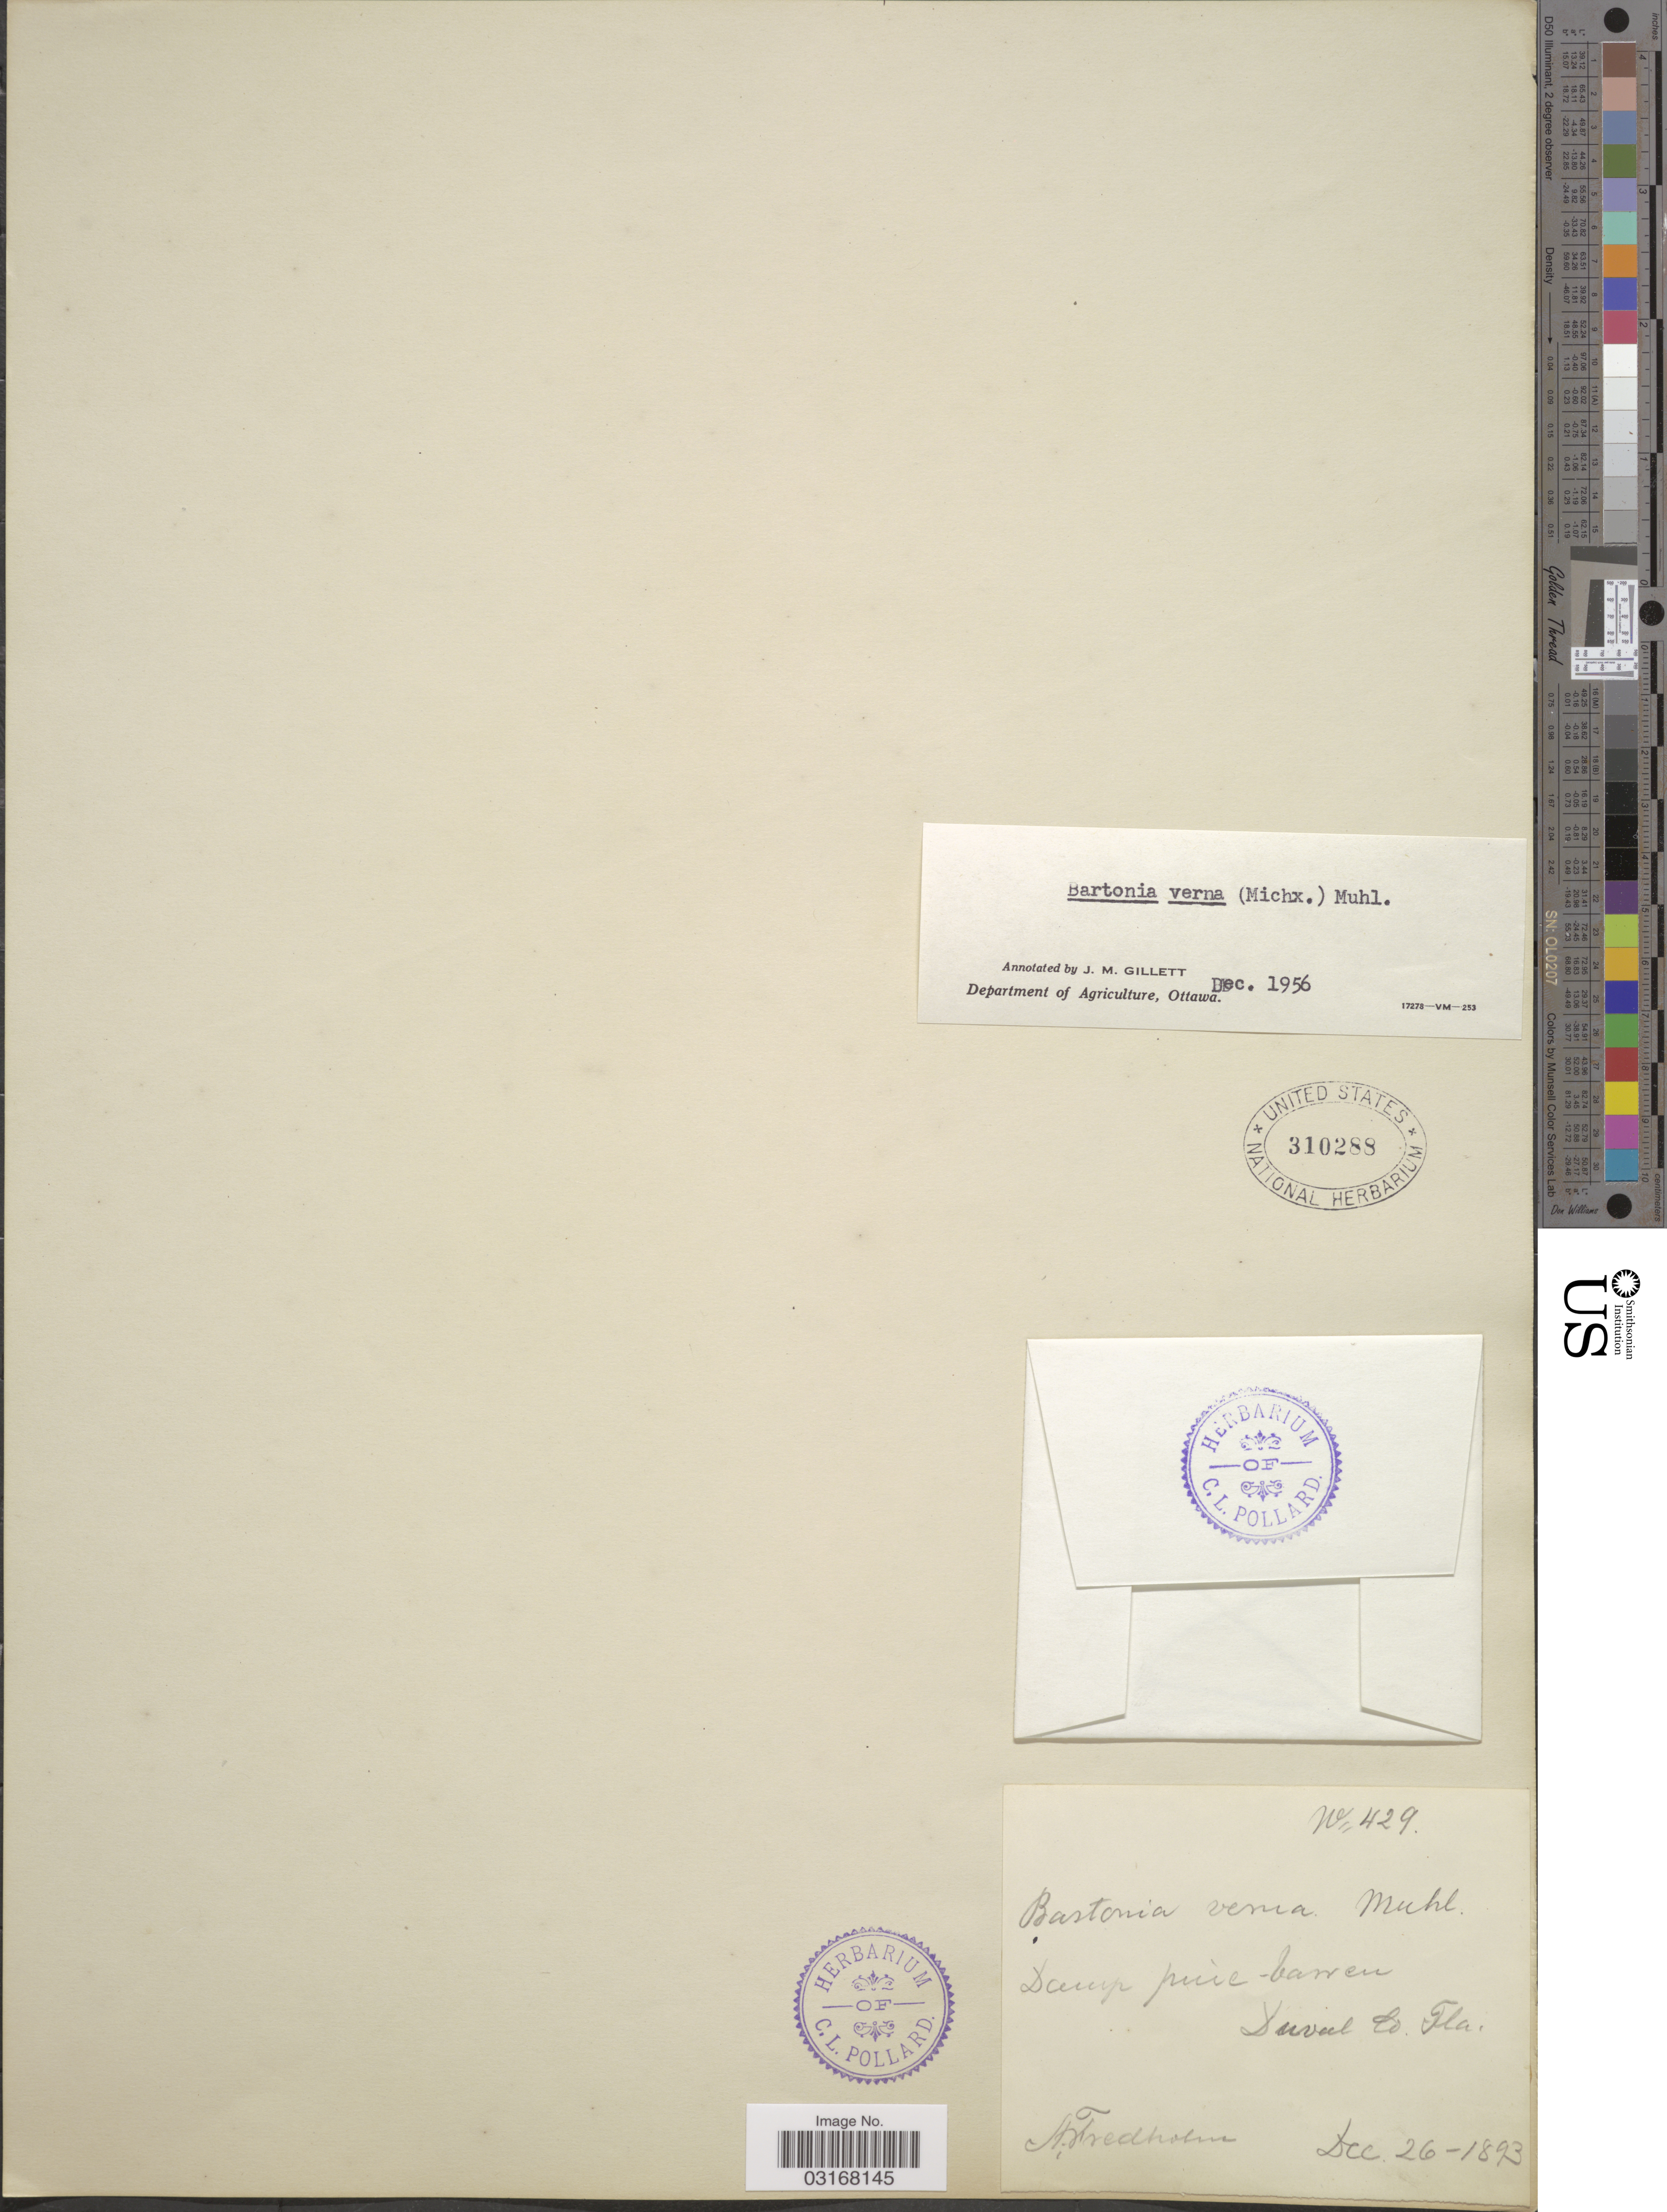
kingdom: Plantae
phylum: Tracheophyta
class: Magnoliopsida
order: Gentianales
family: Gentianaceae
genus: Bartonia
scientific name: Bartonia verna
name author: Muhl. ex A. Gray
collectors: A. Fredholm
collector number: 429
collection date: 1893-12-26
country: United States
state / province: Florida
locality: Duval Co. Fla.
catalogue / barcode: US 310288